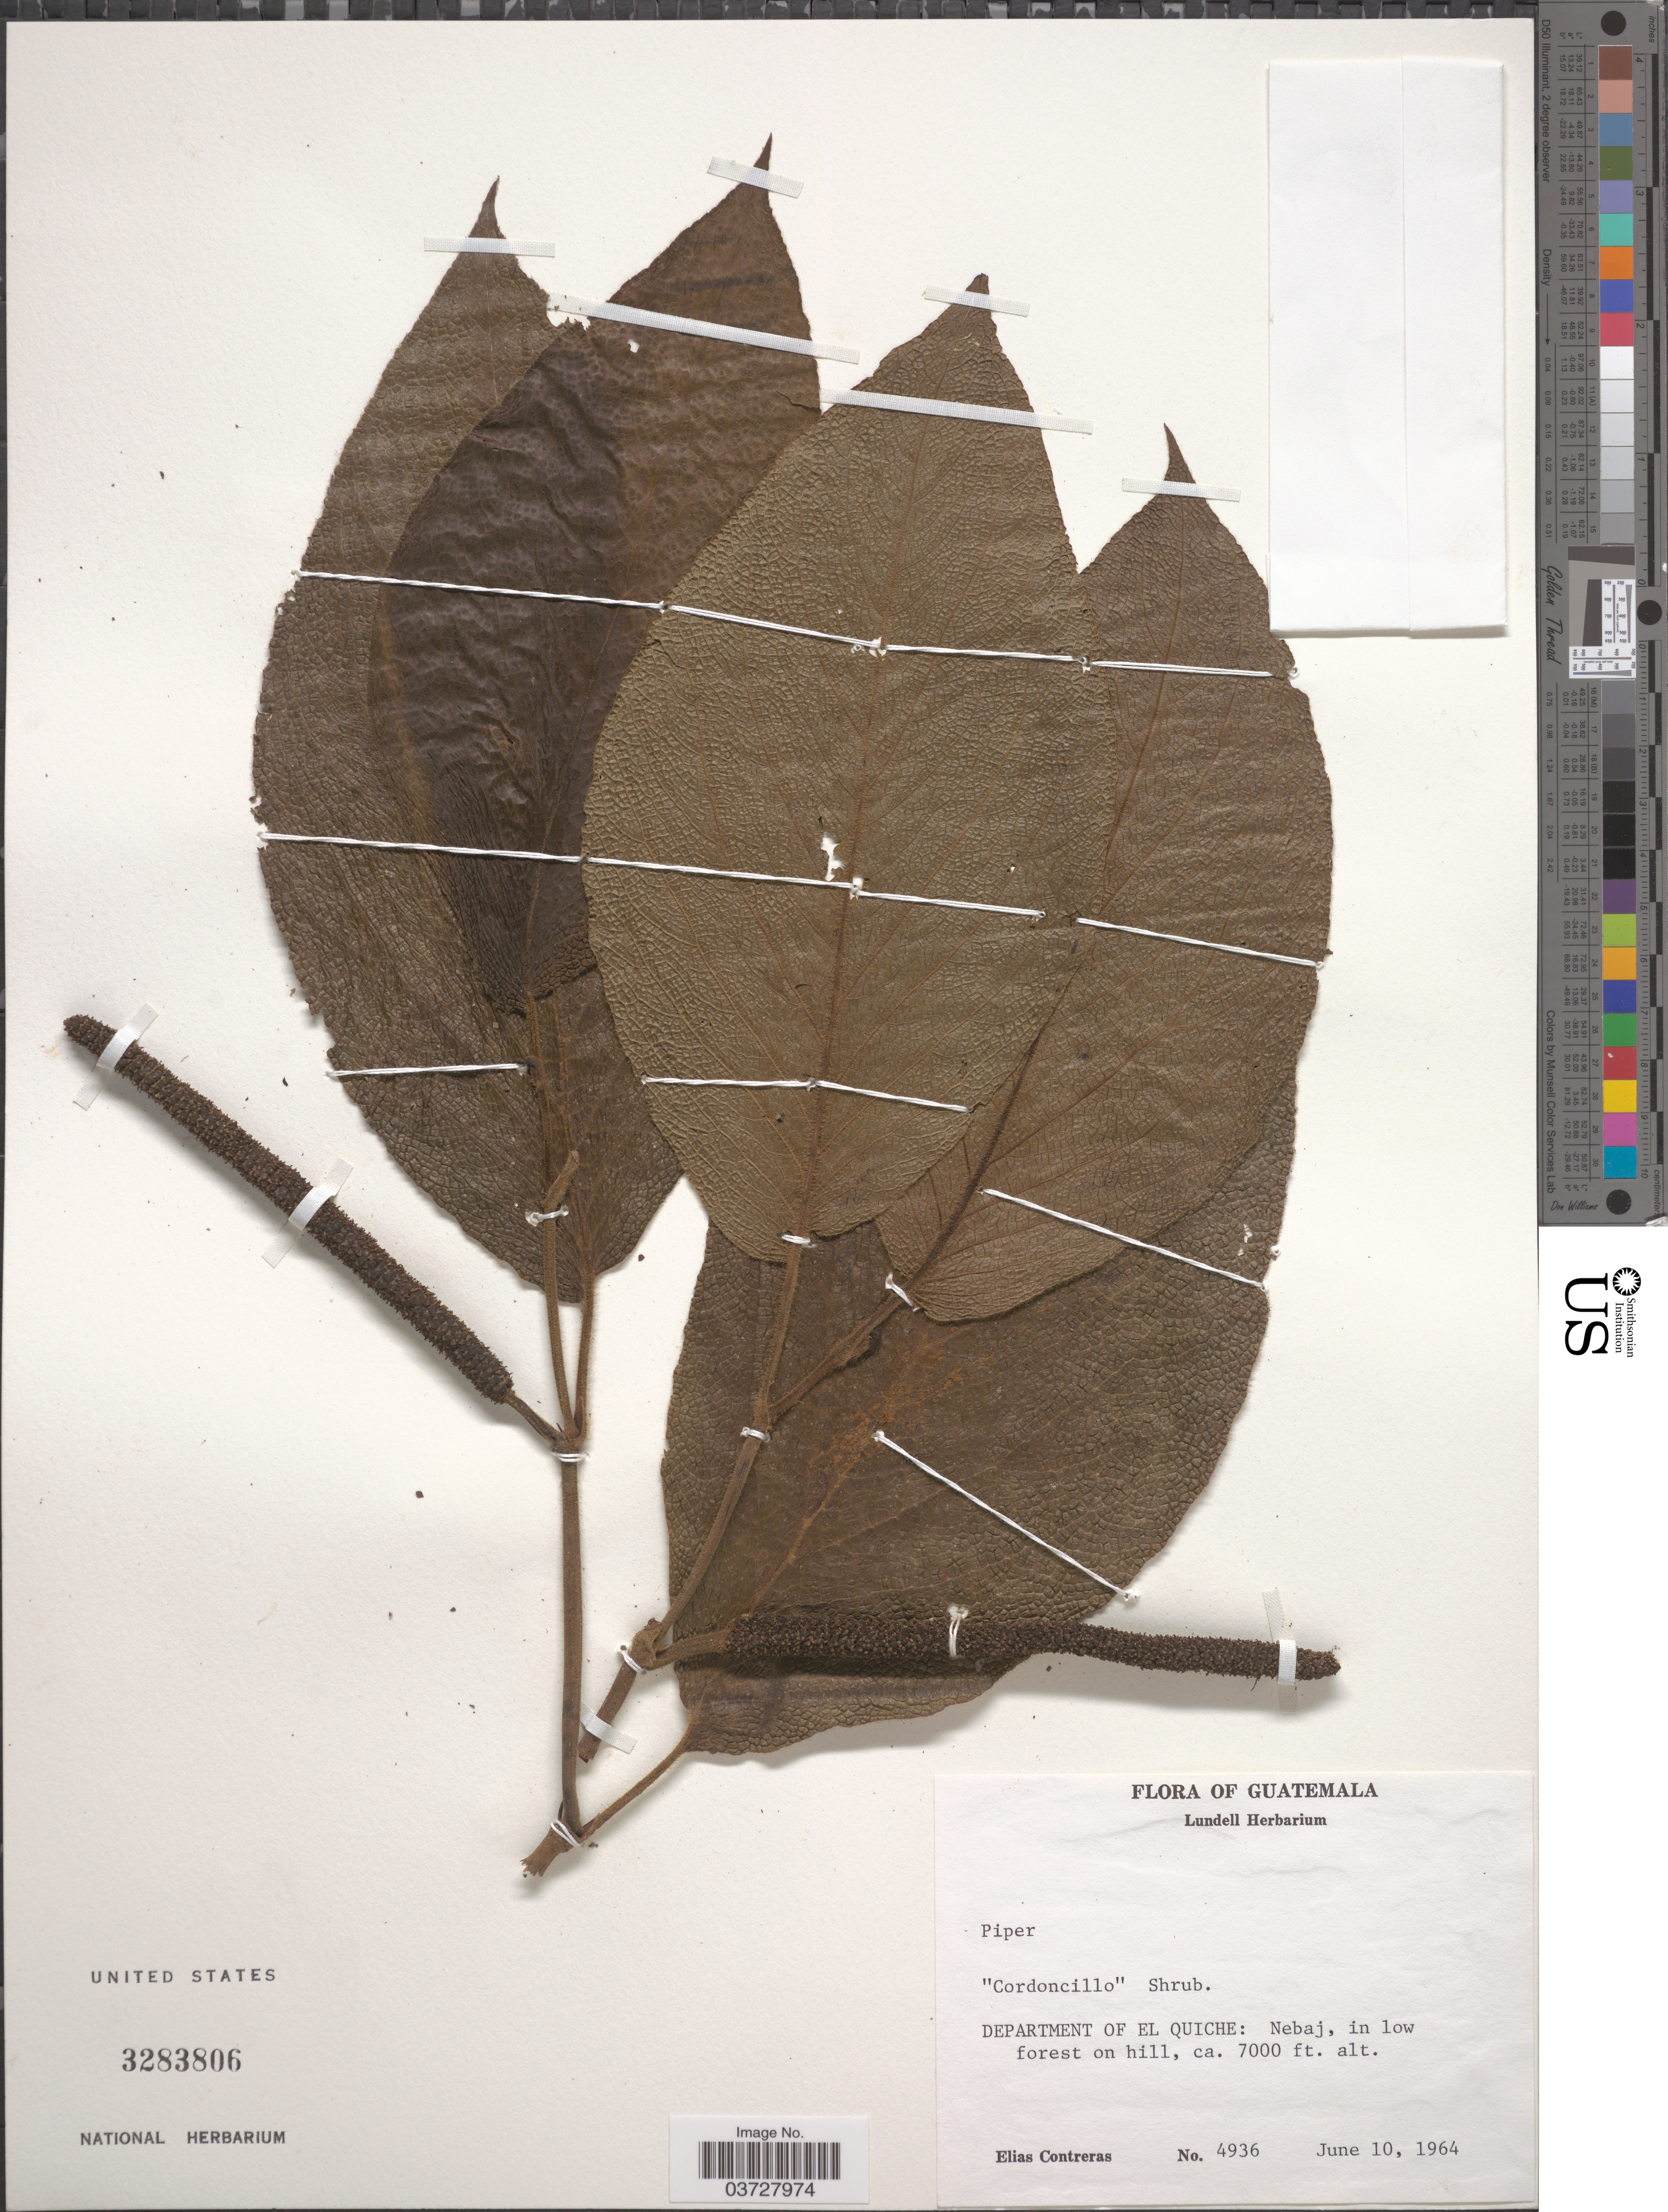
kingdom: Plantae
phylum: Tracheophyta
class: Magnoliopsida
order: Piperales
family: Piperaceae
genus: Piper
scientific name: Piper sp.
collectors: E. Contreras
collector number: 4936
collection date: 1964-06-10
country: Guatemala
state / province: El Quiche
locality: Department of El Quiche: Nebaj.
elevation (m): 2134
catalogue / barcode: US 3283806